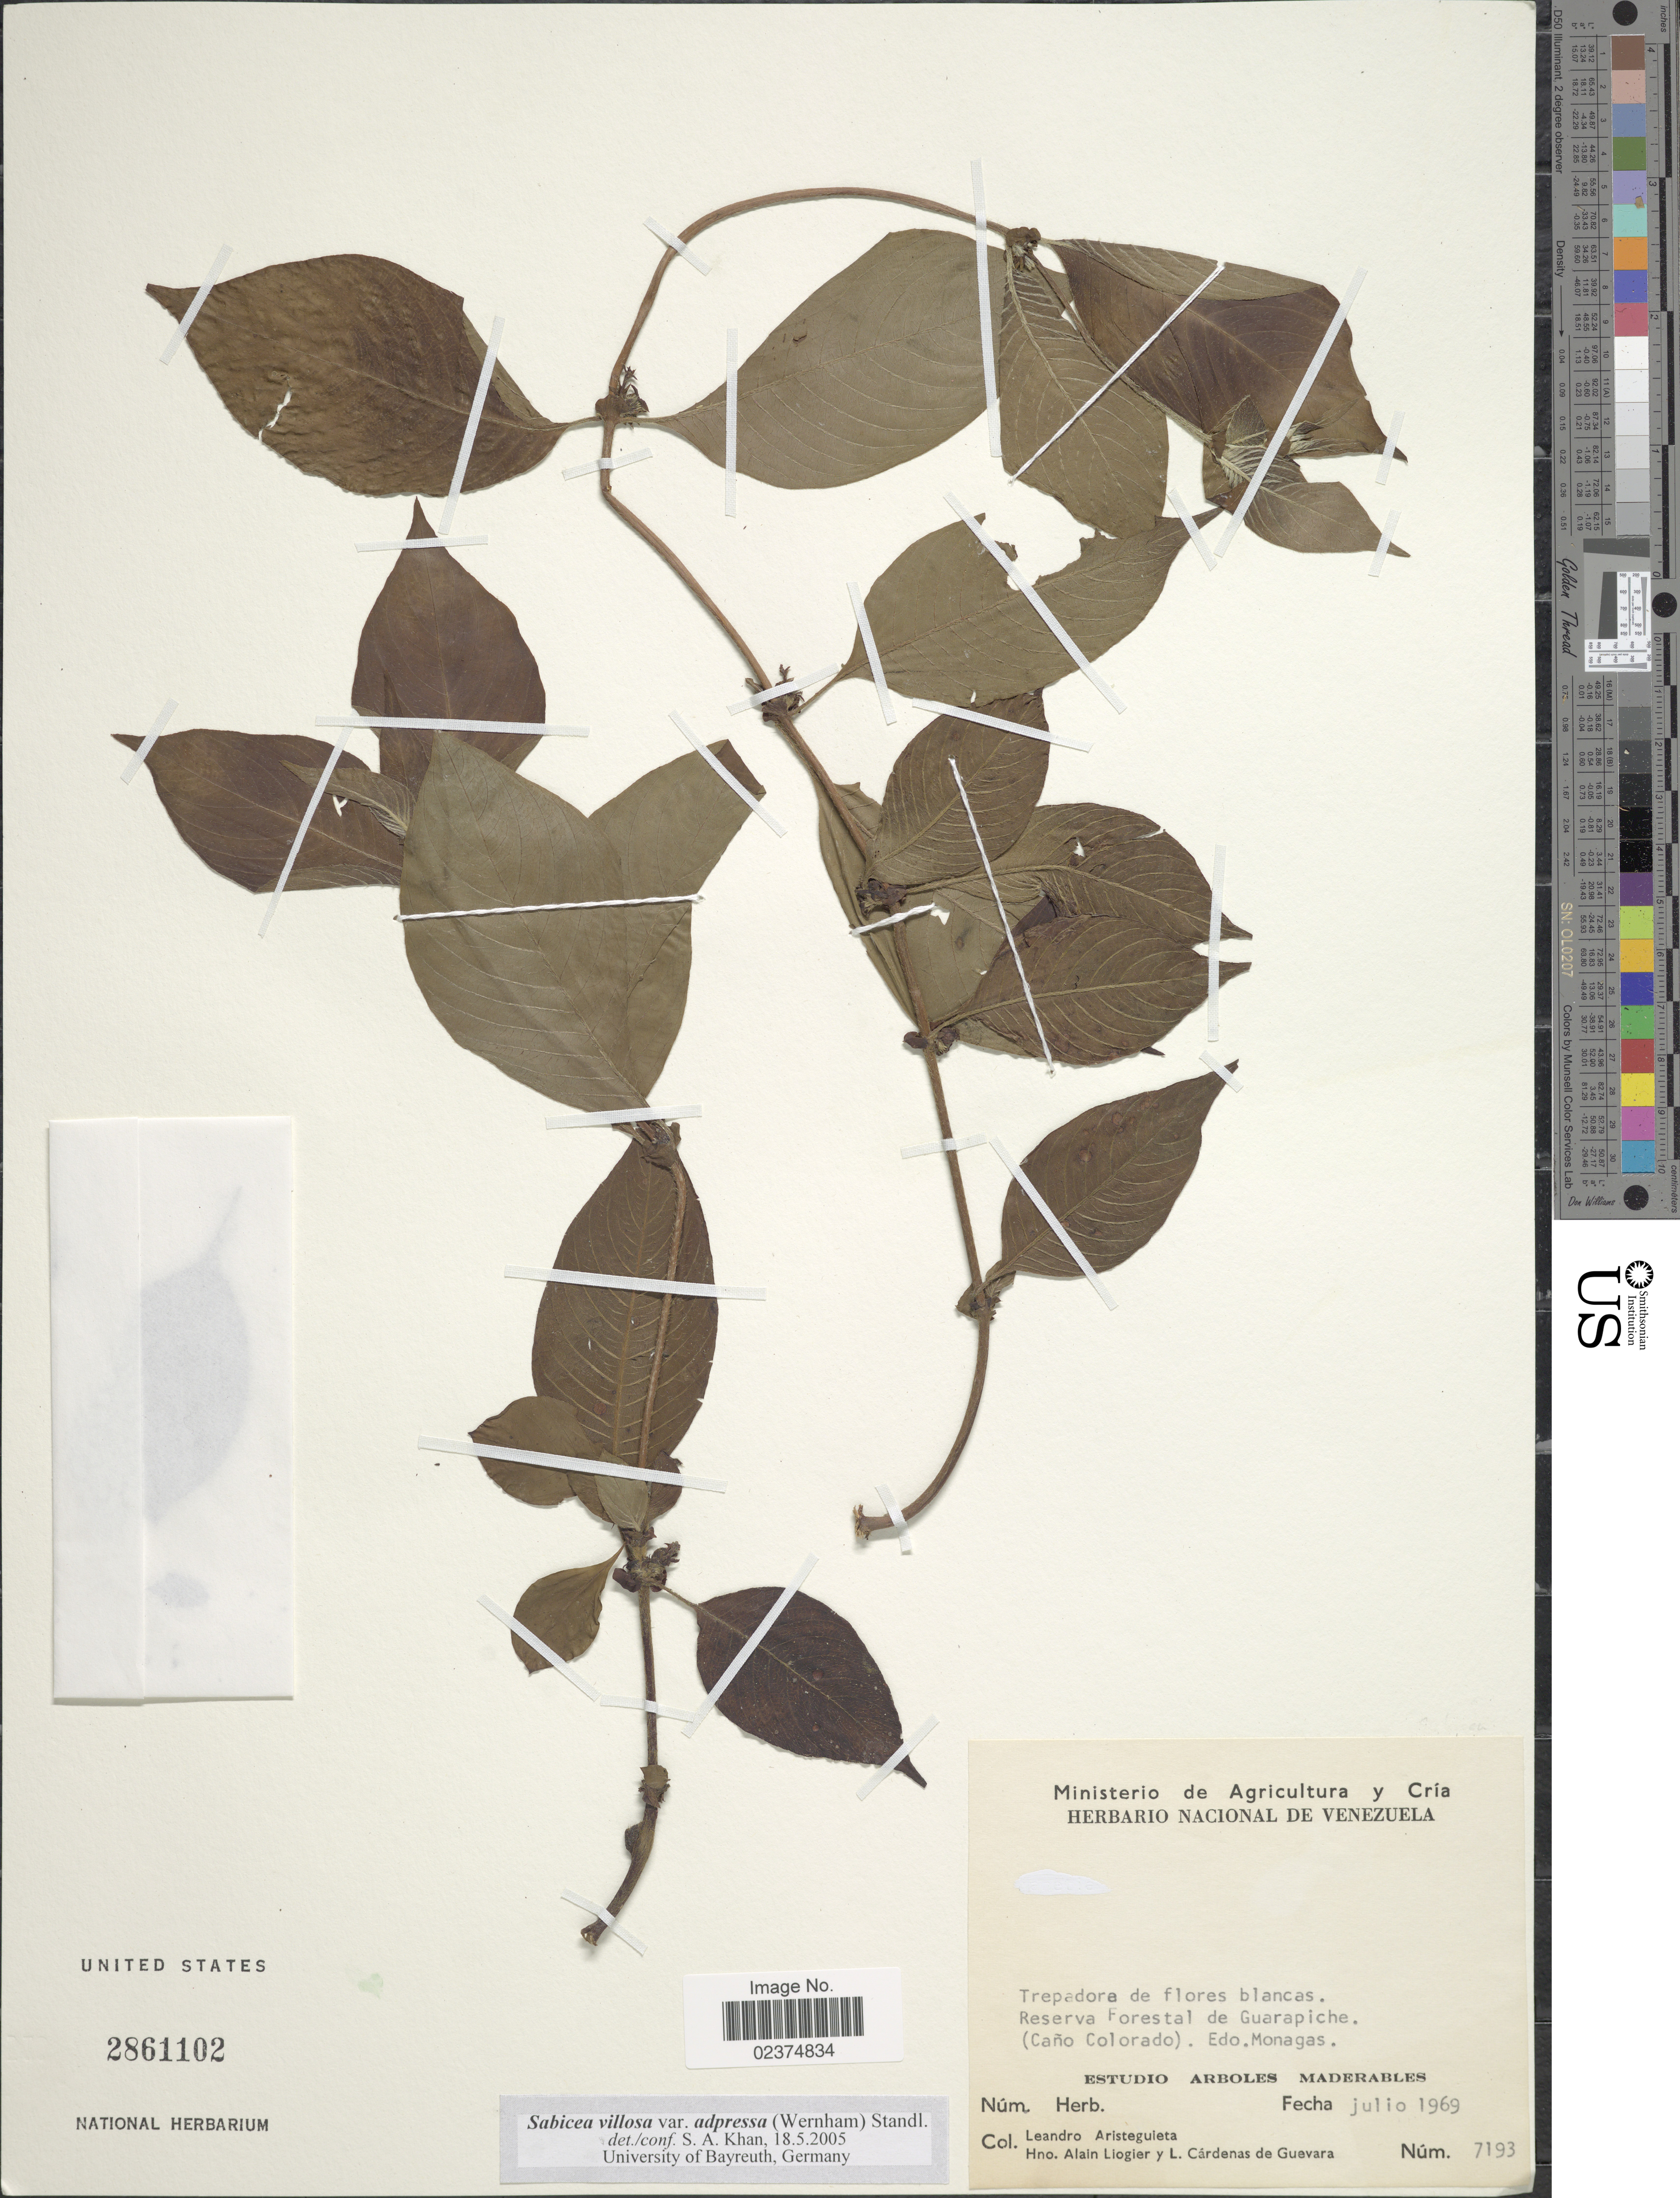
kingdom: Plantae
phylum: Tracheophyta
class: Magnoliopsida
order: Gentianales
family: Rubiaceae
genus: Sabicea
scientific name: Sabicea villosa var. adpressa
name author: (Wernham) Standl.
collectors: L. Aristeguieta, A. H. Liogier & L. De Guevara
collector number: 7193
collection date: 1969-07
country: Venezuela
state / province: Monagas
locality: Reserva Florestal de Guarapiche. (Cano Colorado). Edo. Monagas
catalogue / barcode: US 2861102